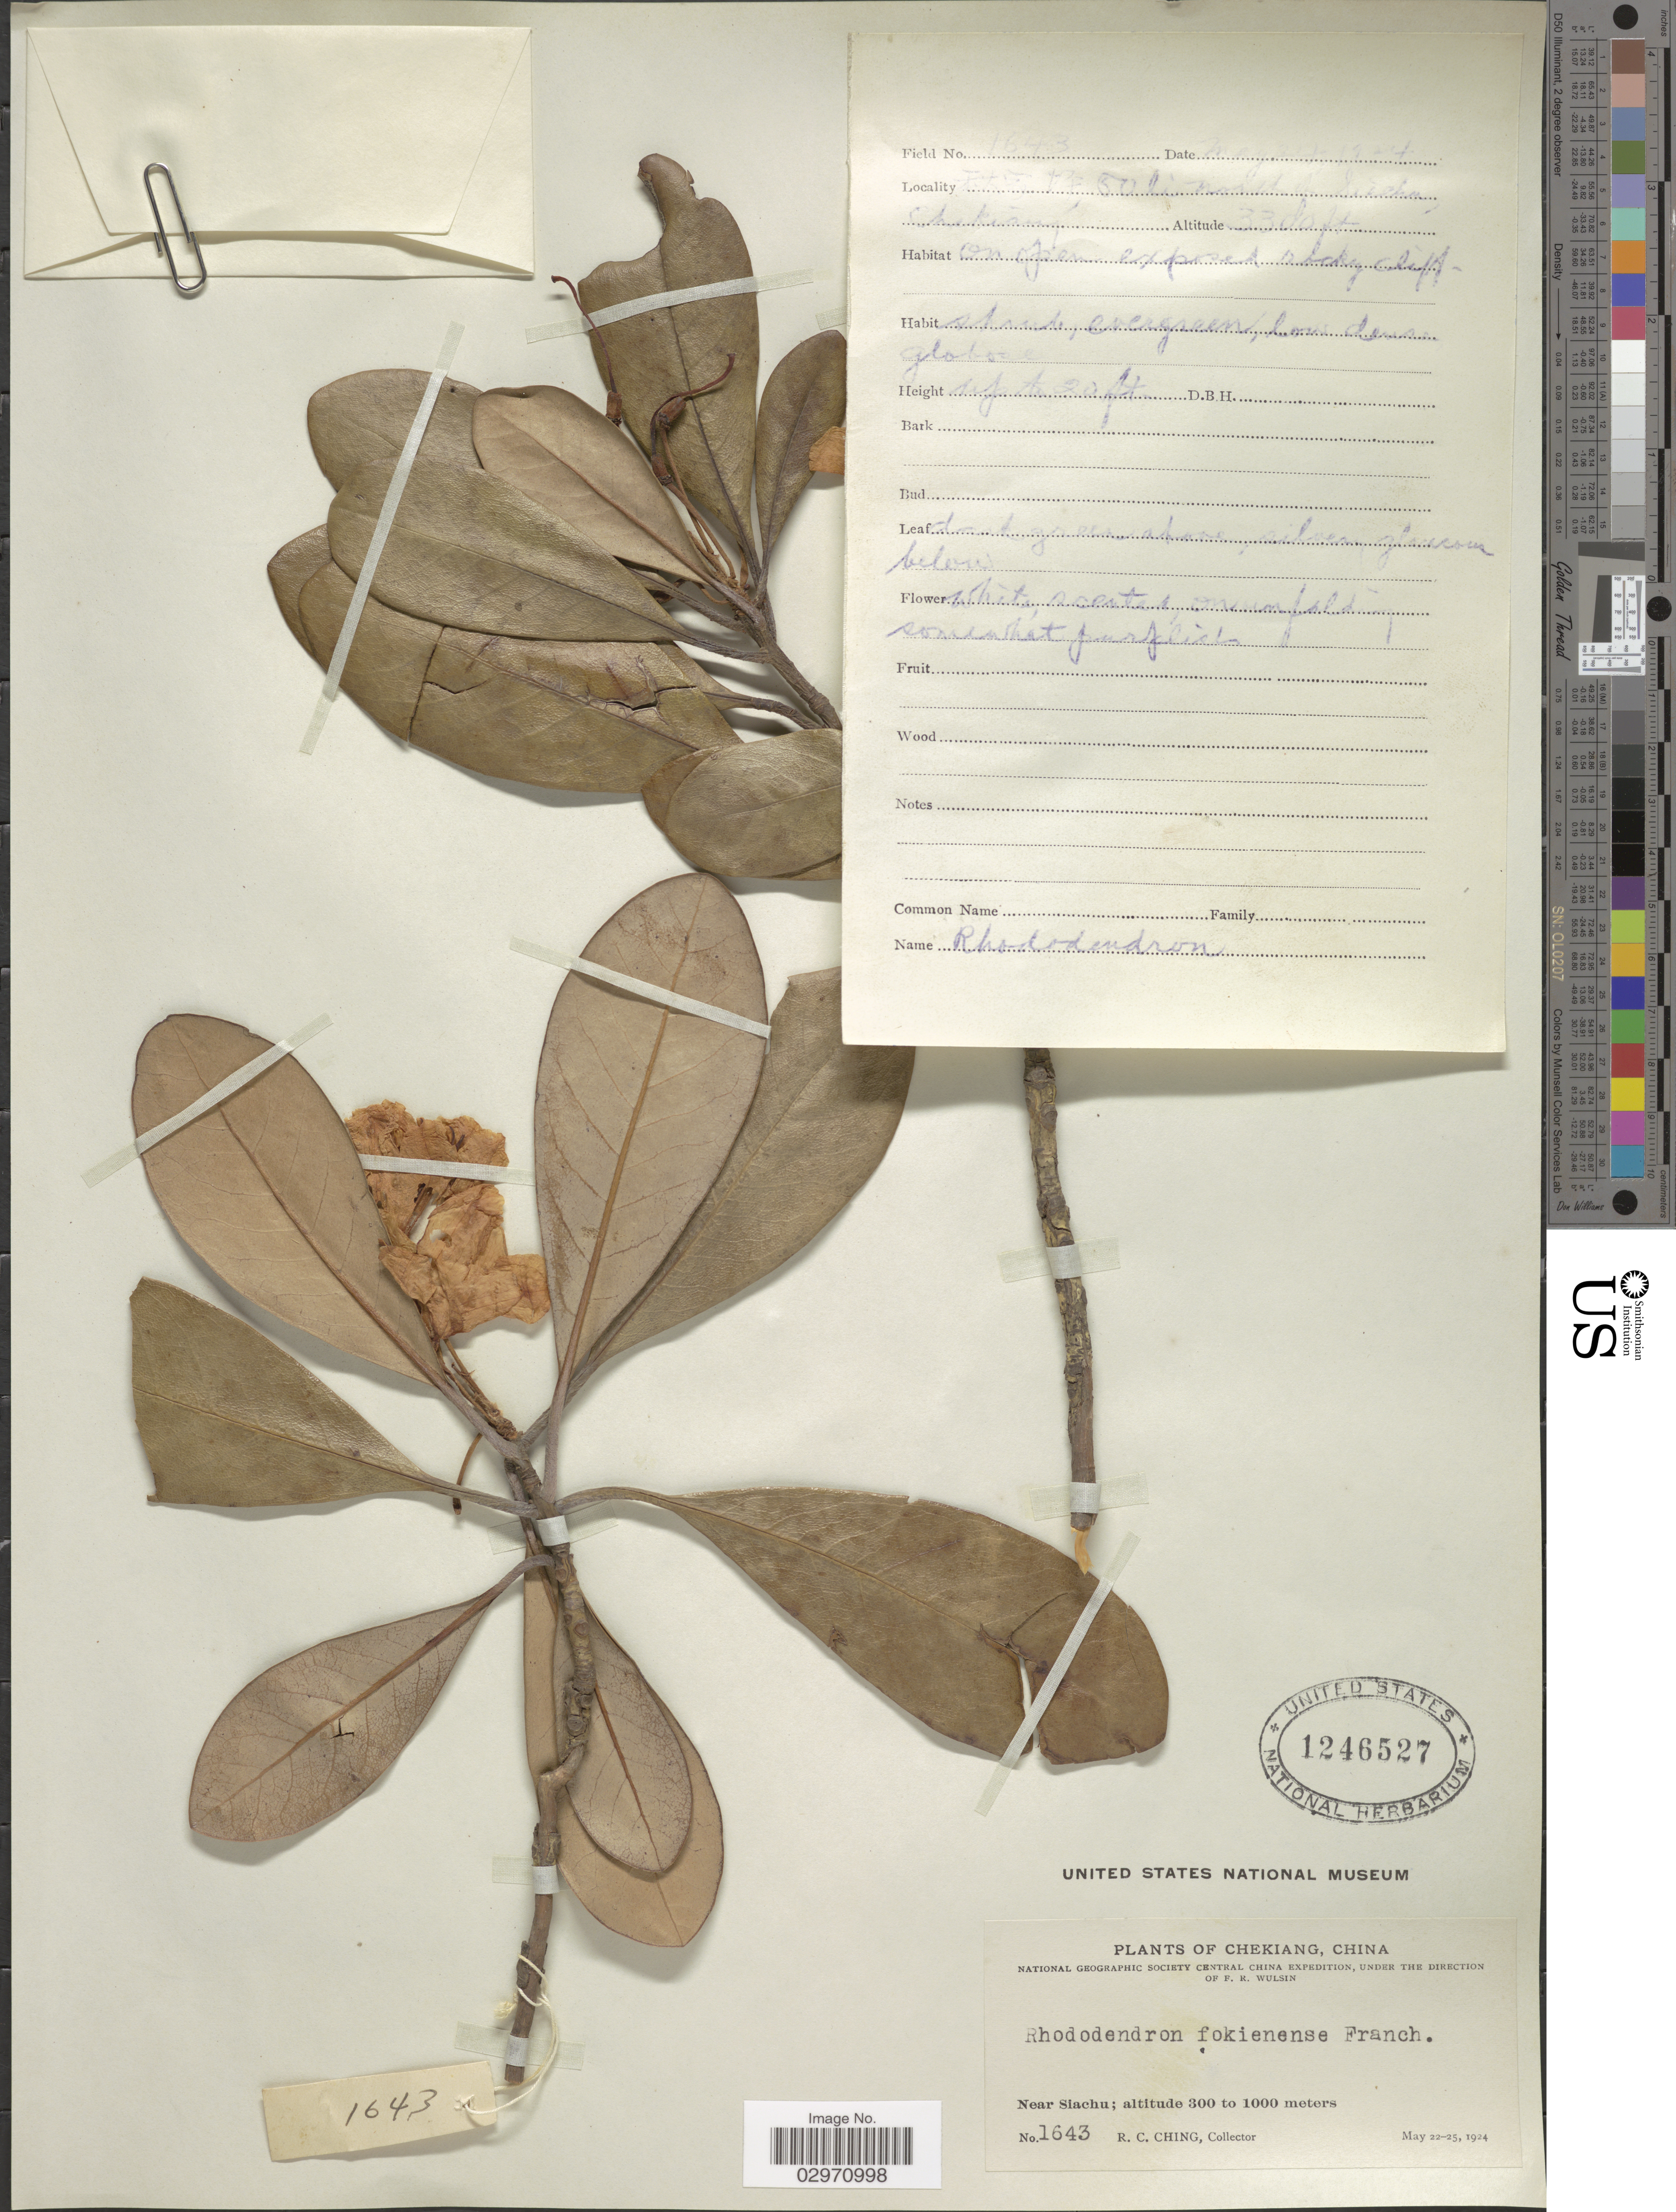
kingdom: Plantae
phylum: Tracheophyta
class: Magnoliopsida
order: Ericales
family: Ericaceae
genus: Rhododendron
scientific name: Rhododendron fokienense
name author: Franch.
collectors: R. C. Ching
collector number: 1643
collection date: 1924-05-22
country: China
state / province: Zhejiang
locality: Chekiang. Near Siachu. Central China.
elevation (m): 1006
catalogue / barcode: US 1246527